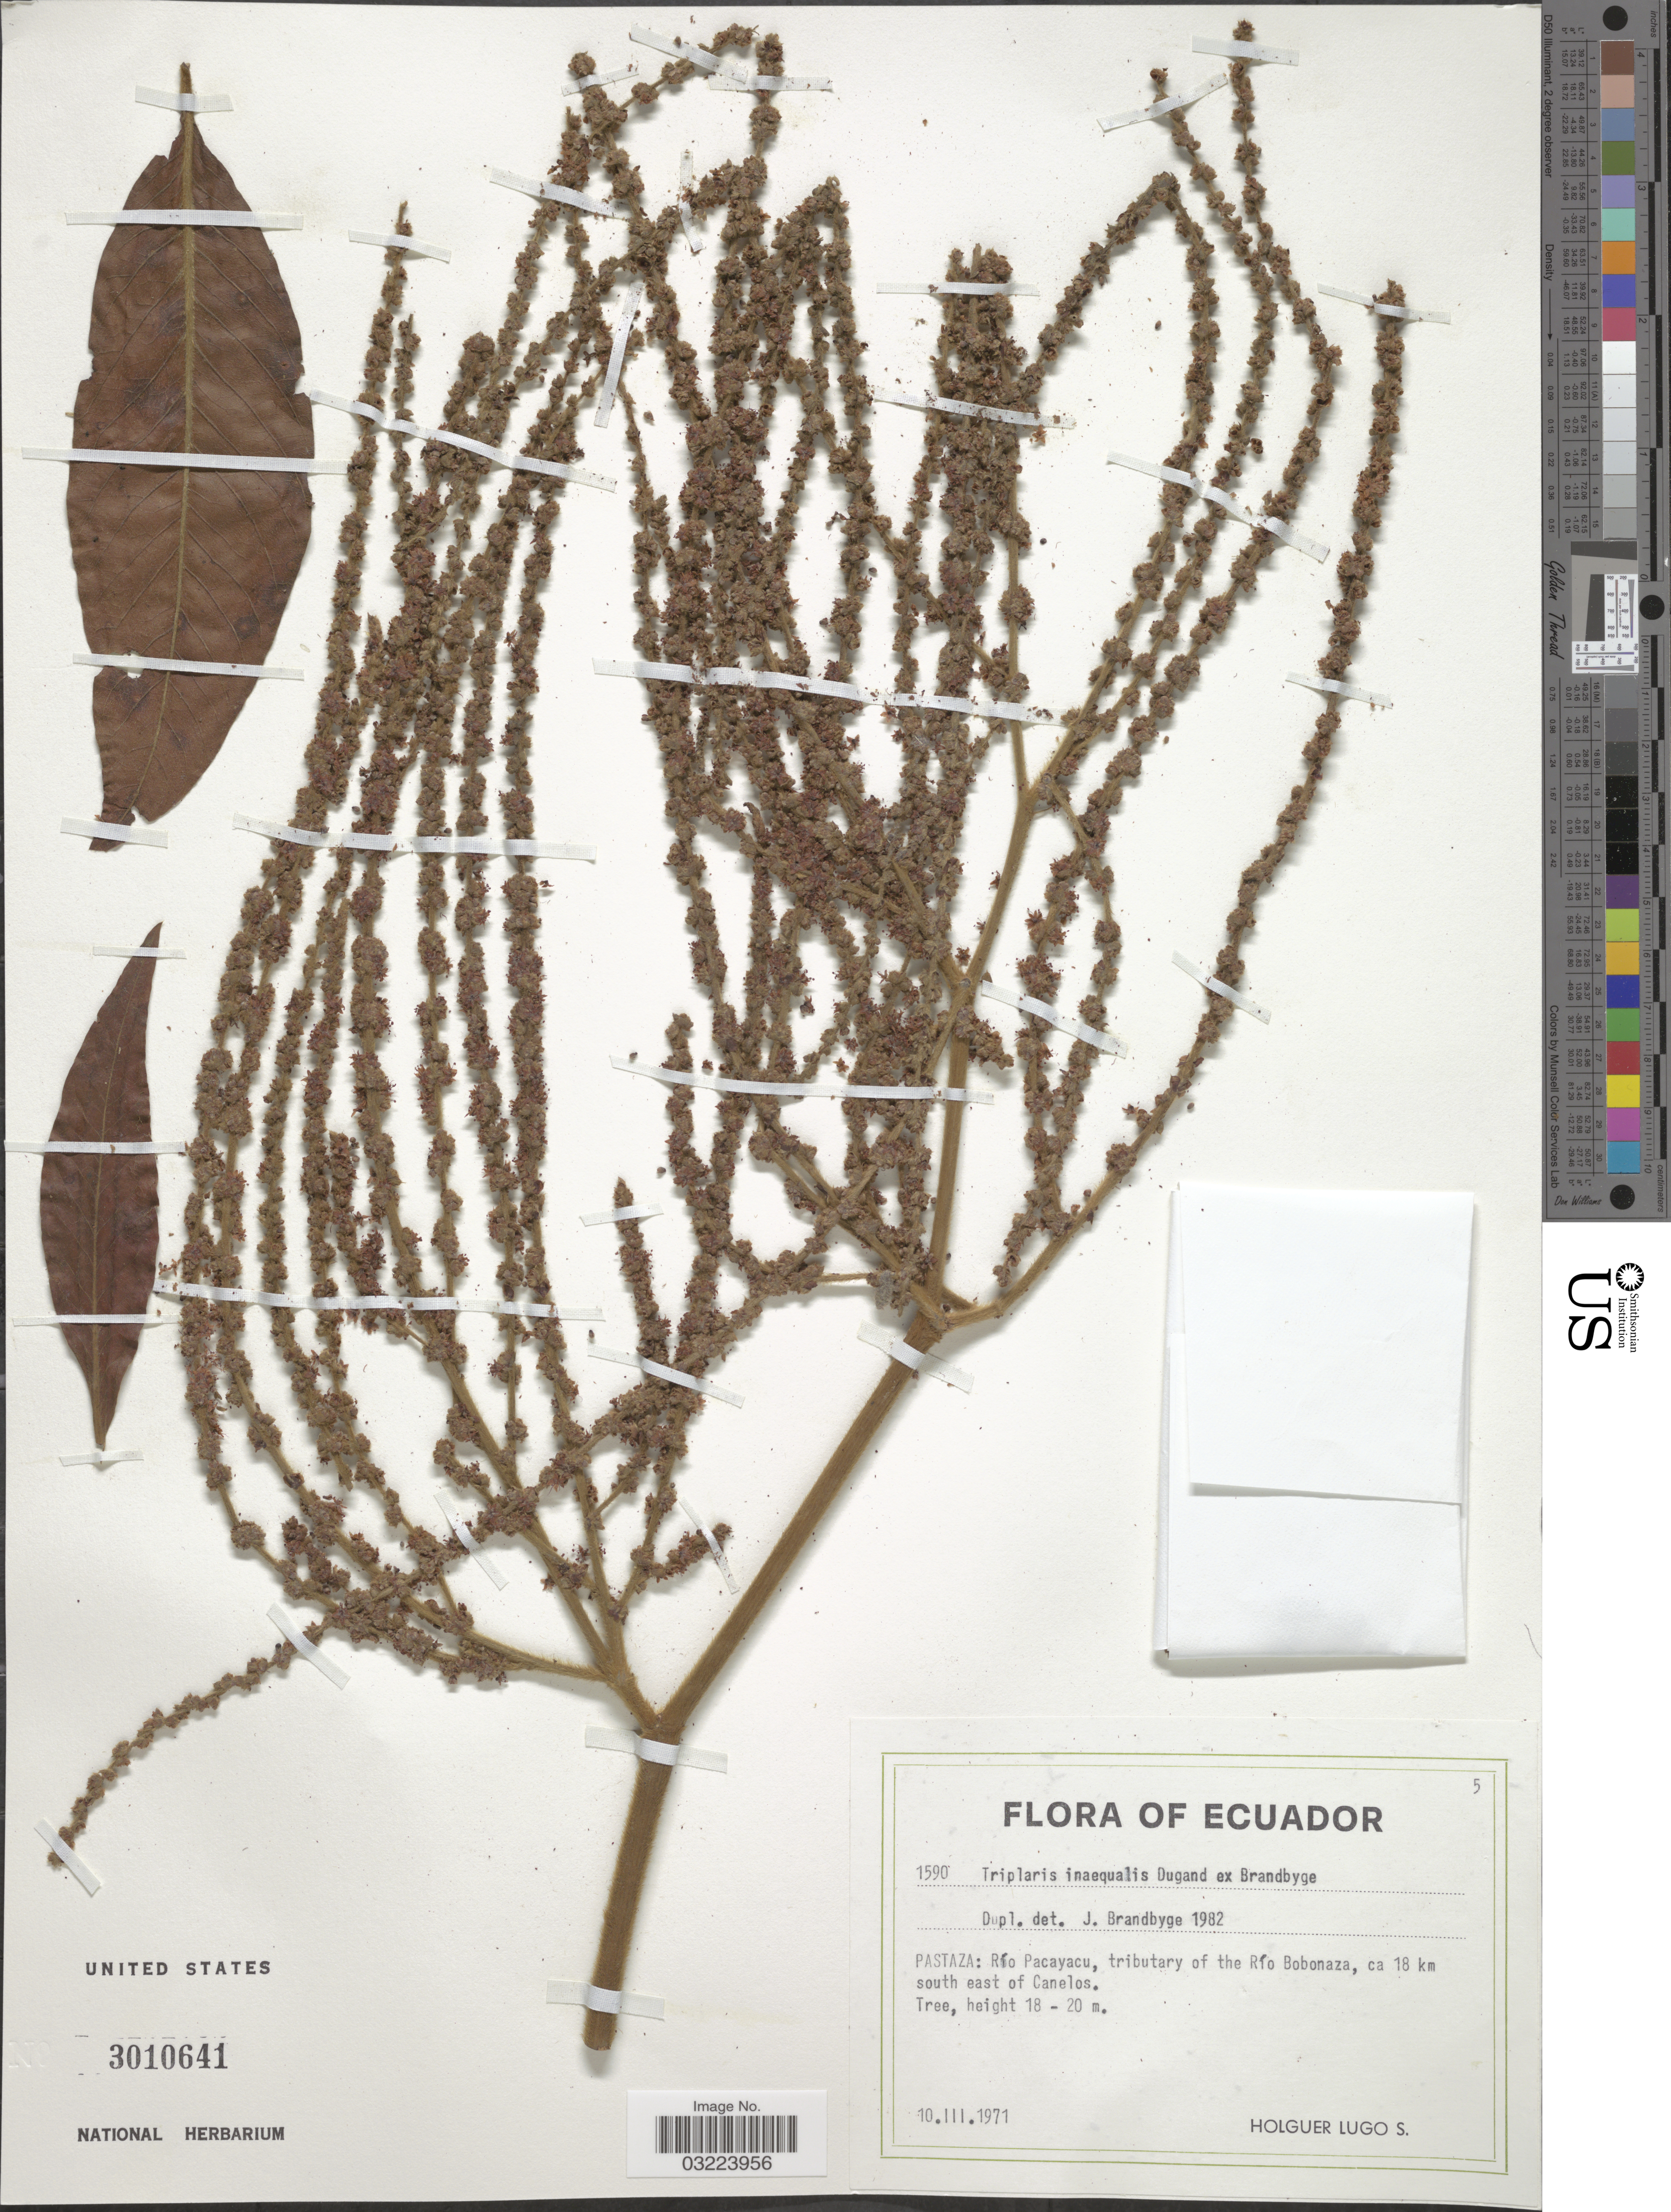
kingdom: Plantae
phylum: Tracheophyta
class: Magnoliopsida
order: Caryophyllales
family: Polygonaceae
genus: Triplaris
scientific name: Triplaris dugandii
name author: Brandbyge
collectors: H. Lugo S.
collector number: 1590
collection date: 1971-03-10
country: Ecuador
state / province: Pastaza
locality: Río Pacayacu, tributary of the Río Bobonaza, ca 18 km south east of Canelos.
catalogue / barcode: US 3010641